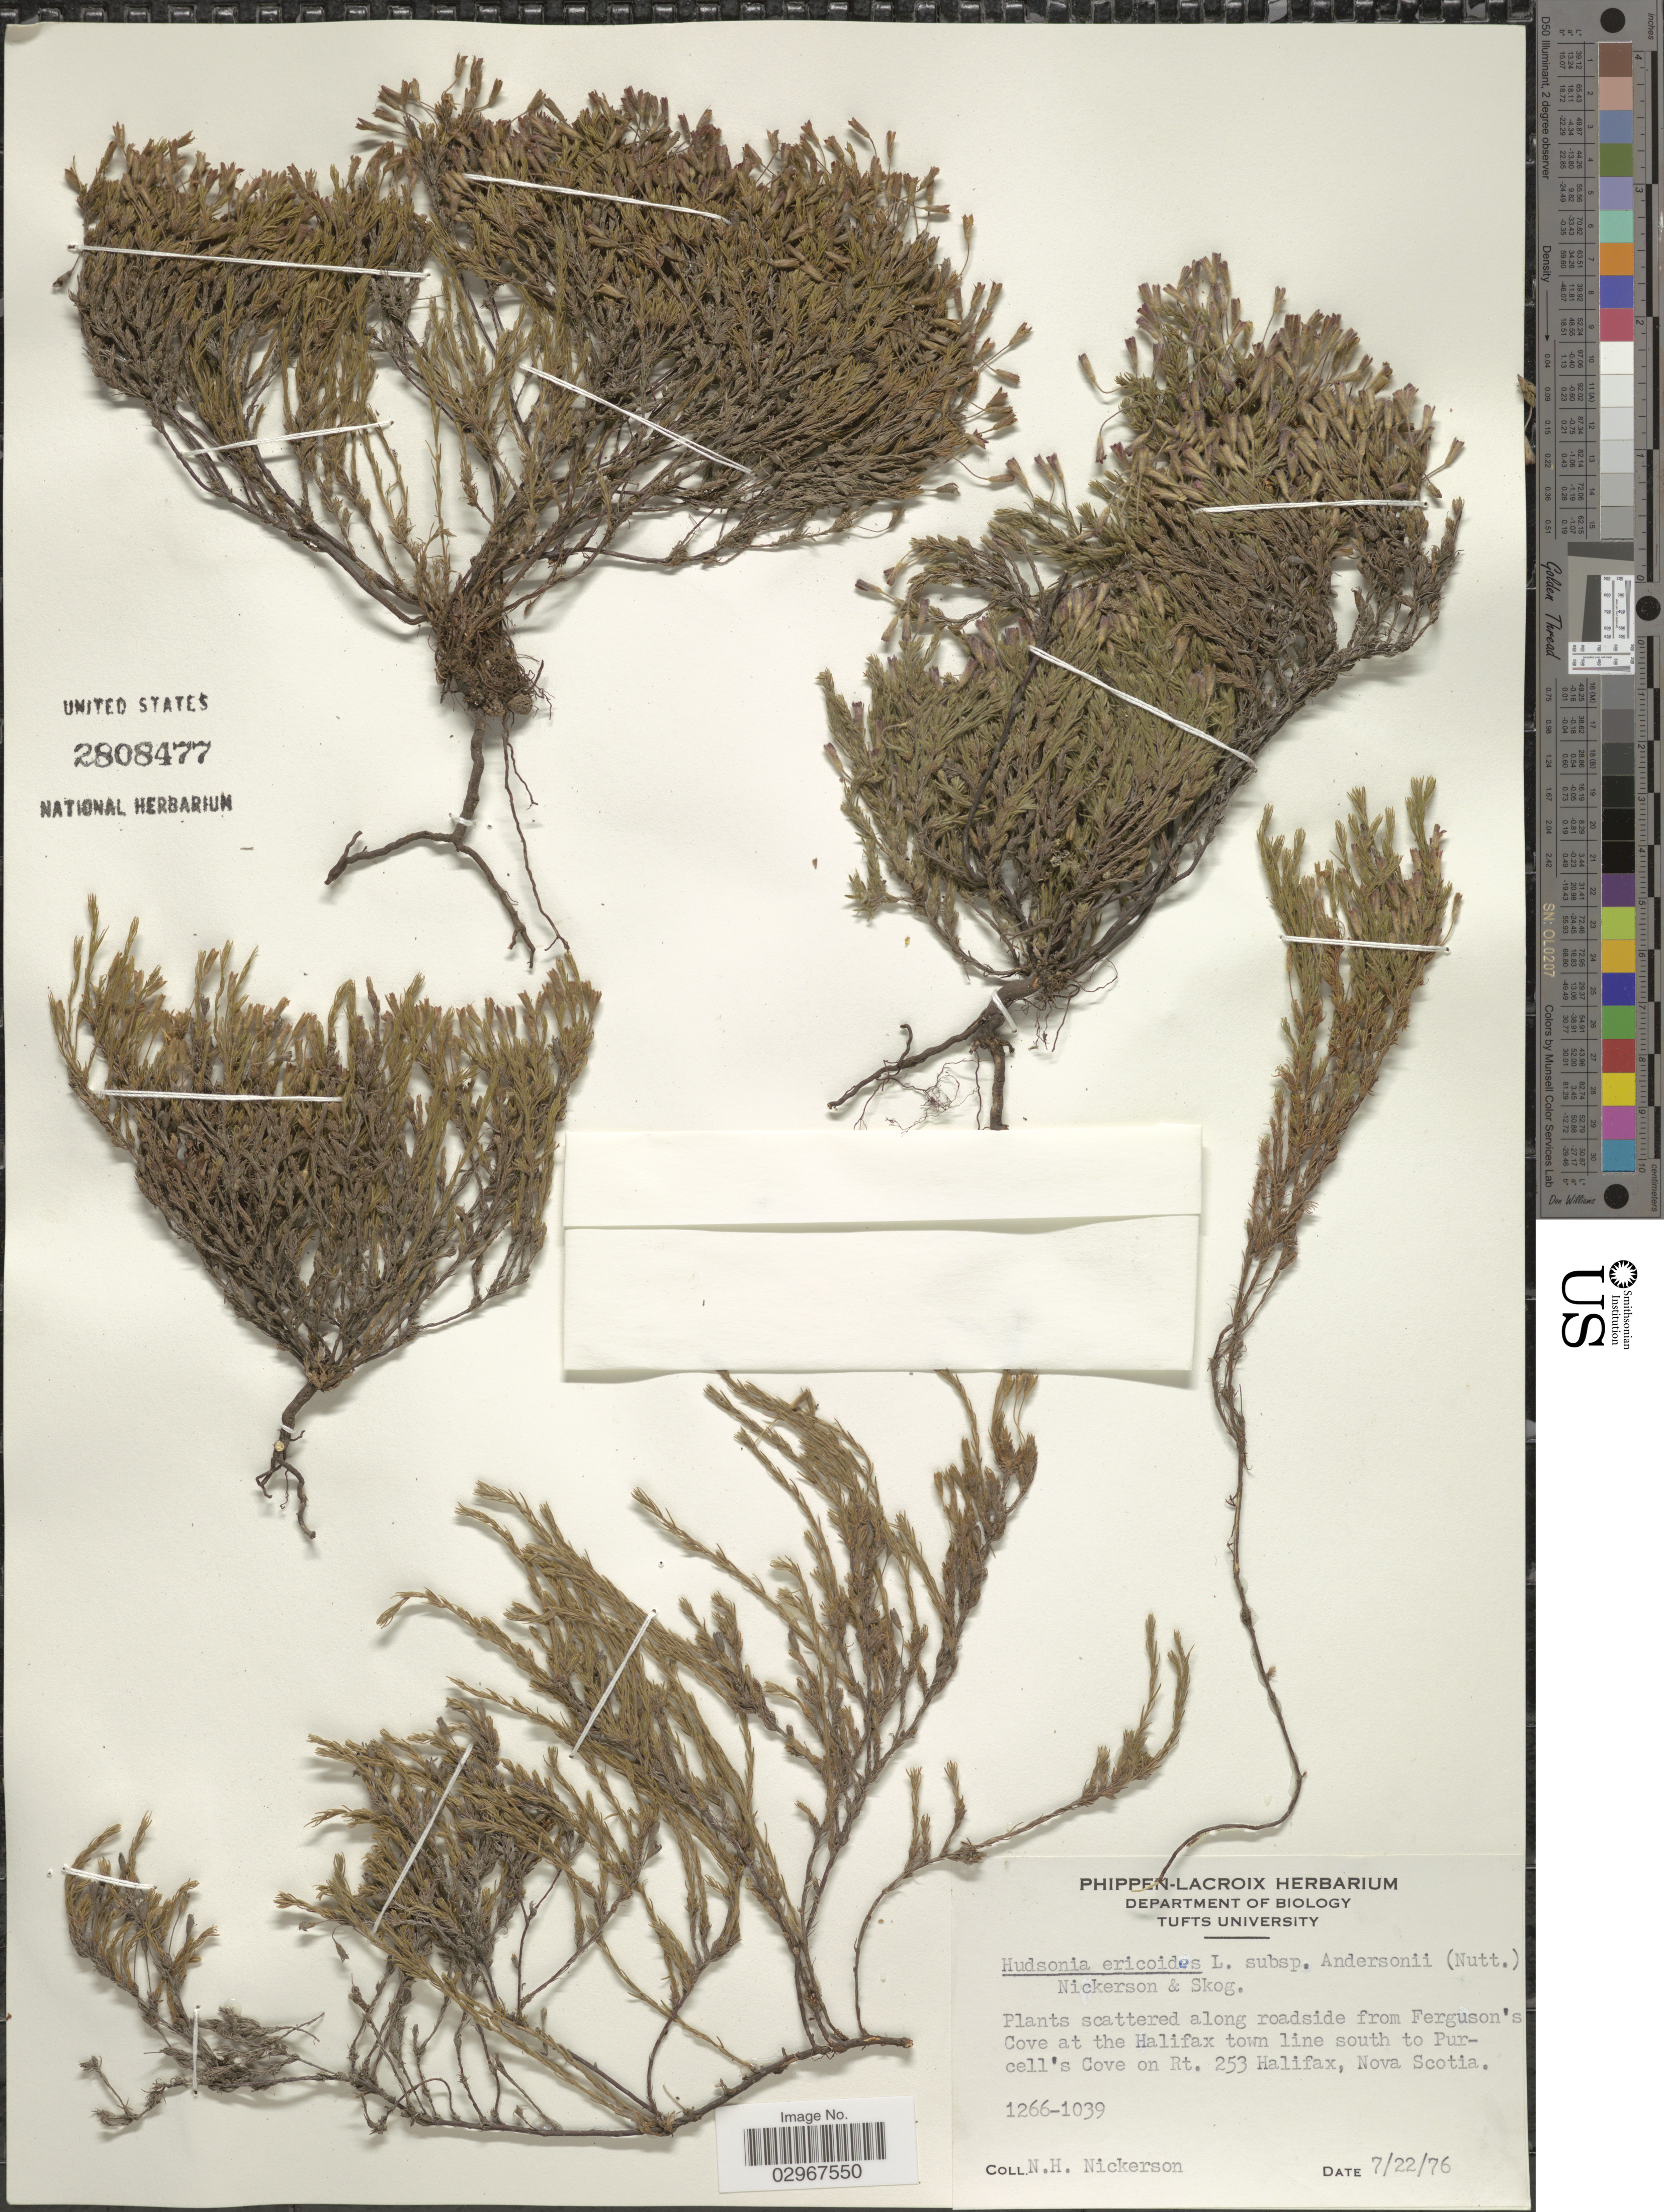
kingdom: Plantae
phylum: Tracheophyta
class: Magnoliopsida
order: Malvales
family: Cistaceae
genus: Hudsonia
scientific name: Hudsonia ericoides subsp. andersonii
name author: N.H. Nick. & J.E. Skog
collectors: N. Nickerson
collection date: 1976-07-22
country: Canada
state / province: Nova Scotia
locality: Along roadside from Ferguson's Cove at the Halifax town line south to Purcell's Cove on Rt. 253 Halifax.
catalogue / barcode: US 2808477